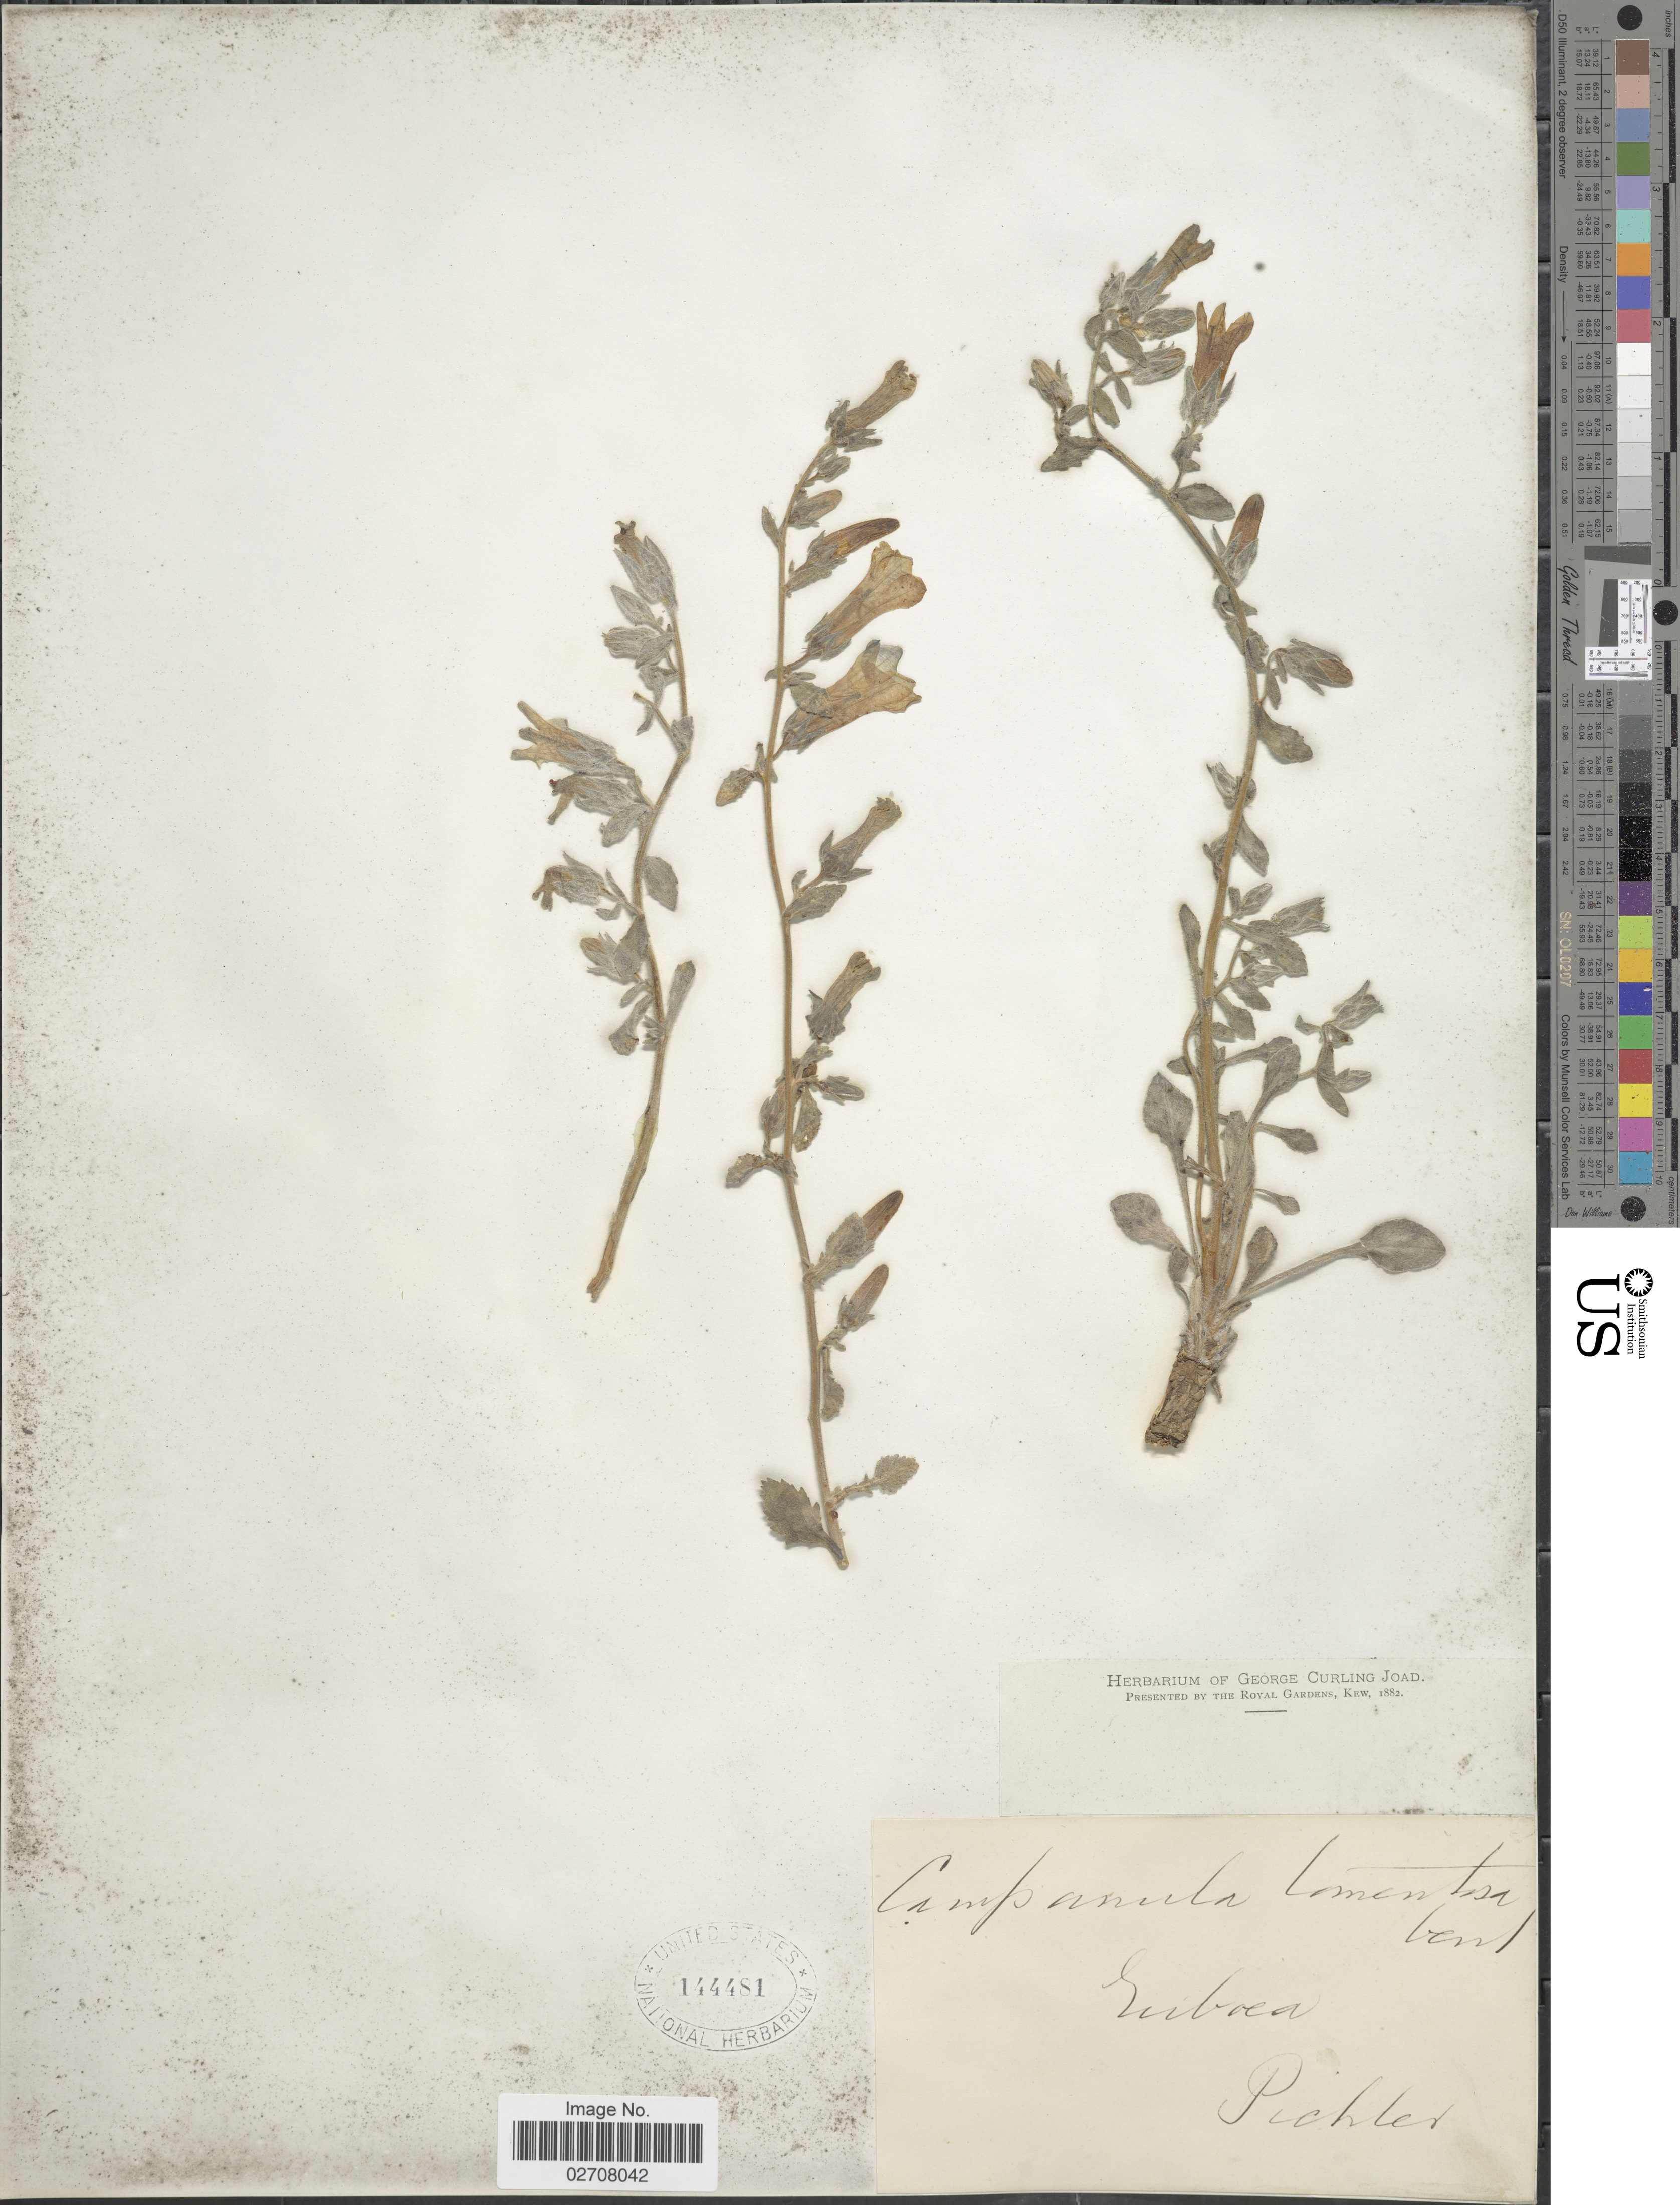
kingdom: Plantae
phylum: Tracheophyta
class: Magnoliopsida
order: Asterales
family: Campanulaceae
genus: Campanula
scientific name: Campanula tomentosa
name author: Lam.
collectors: Pichler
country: Greece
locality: Euboea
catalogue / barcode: US 144481